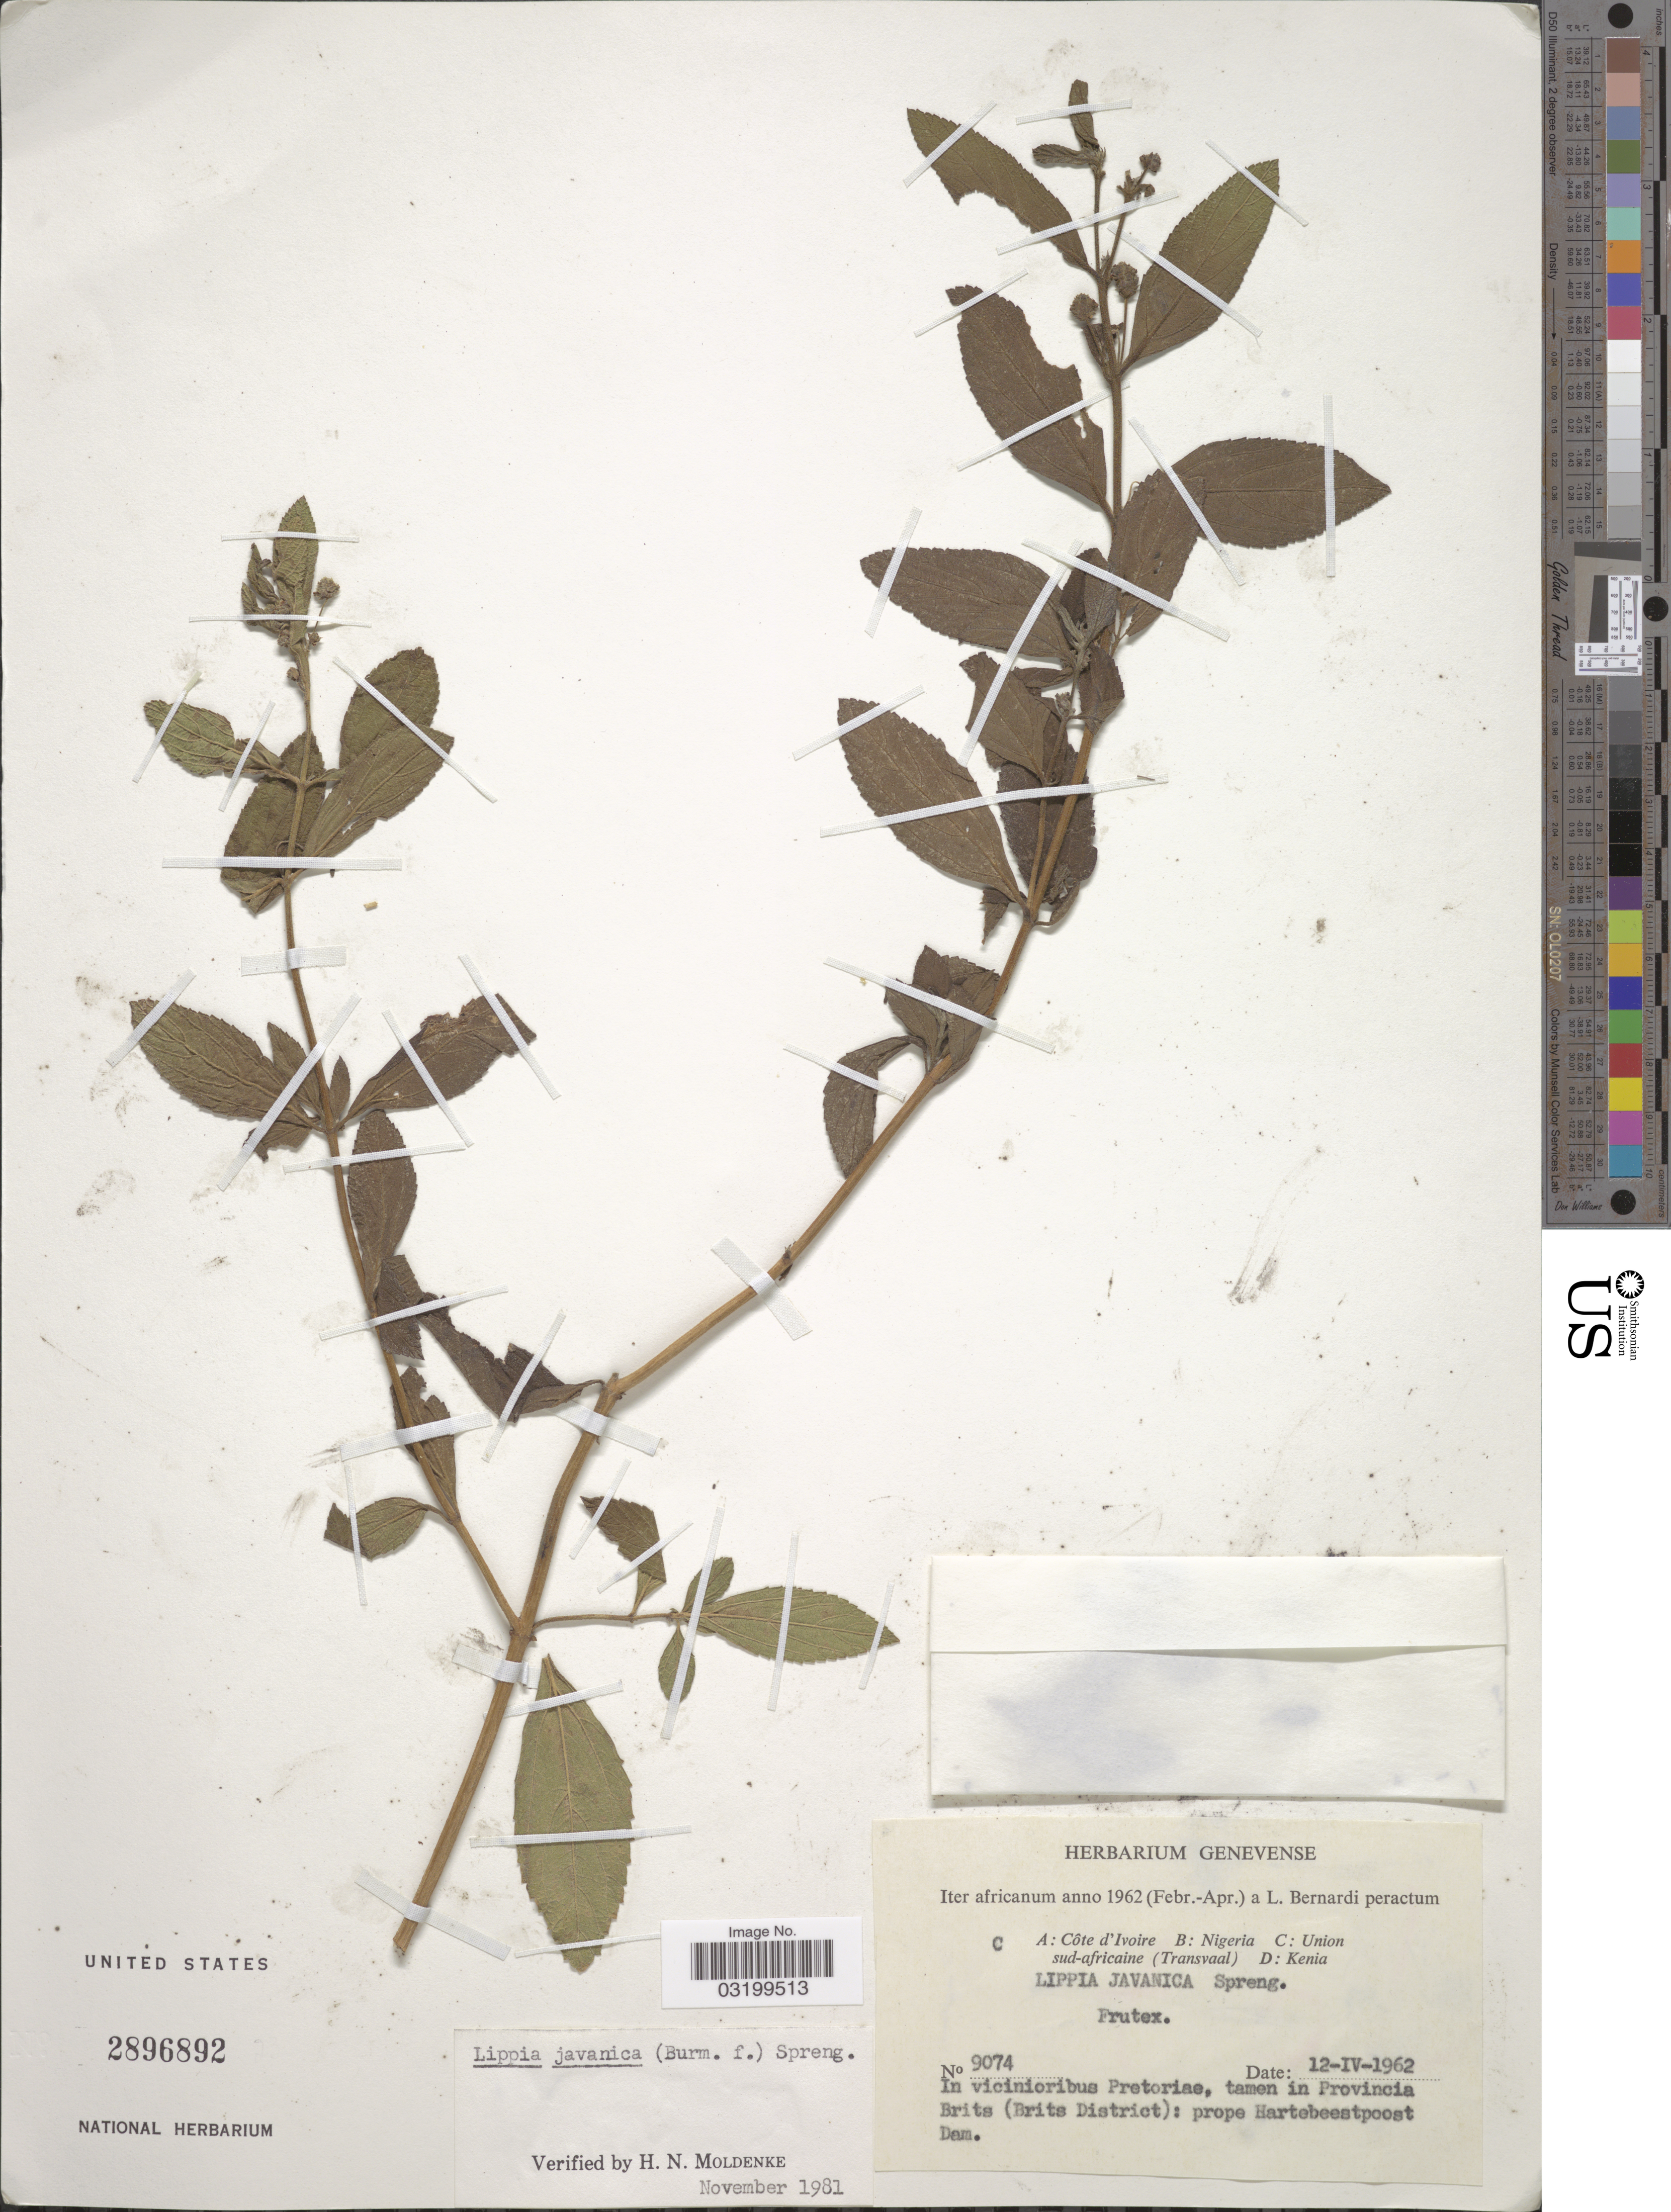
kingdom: Plantae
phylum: Tracheophyta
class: Magnoliopsida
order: Lamiales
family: Verbenaceae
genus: Lippia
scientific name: Lippia javanica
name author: (Burm. f.) Spreng.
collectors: L. Bernardi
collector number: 9074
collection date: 1962-04-12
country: South Africa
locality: Union sud-africaine (Transvaal). In vicinioribus Pretoriae, tamen in Provincia Brits (Brits District): prope Hartebeestpoost Dam.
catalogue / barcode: US 2896892